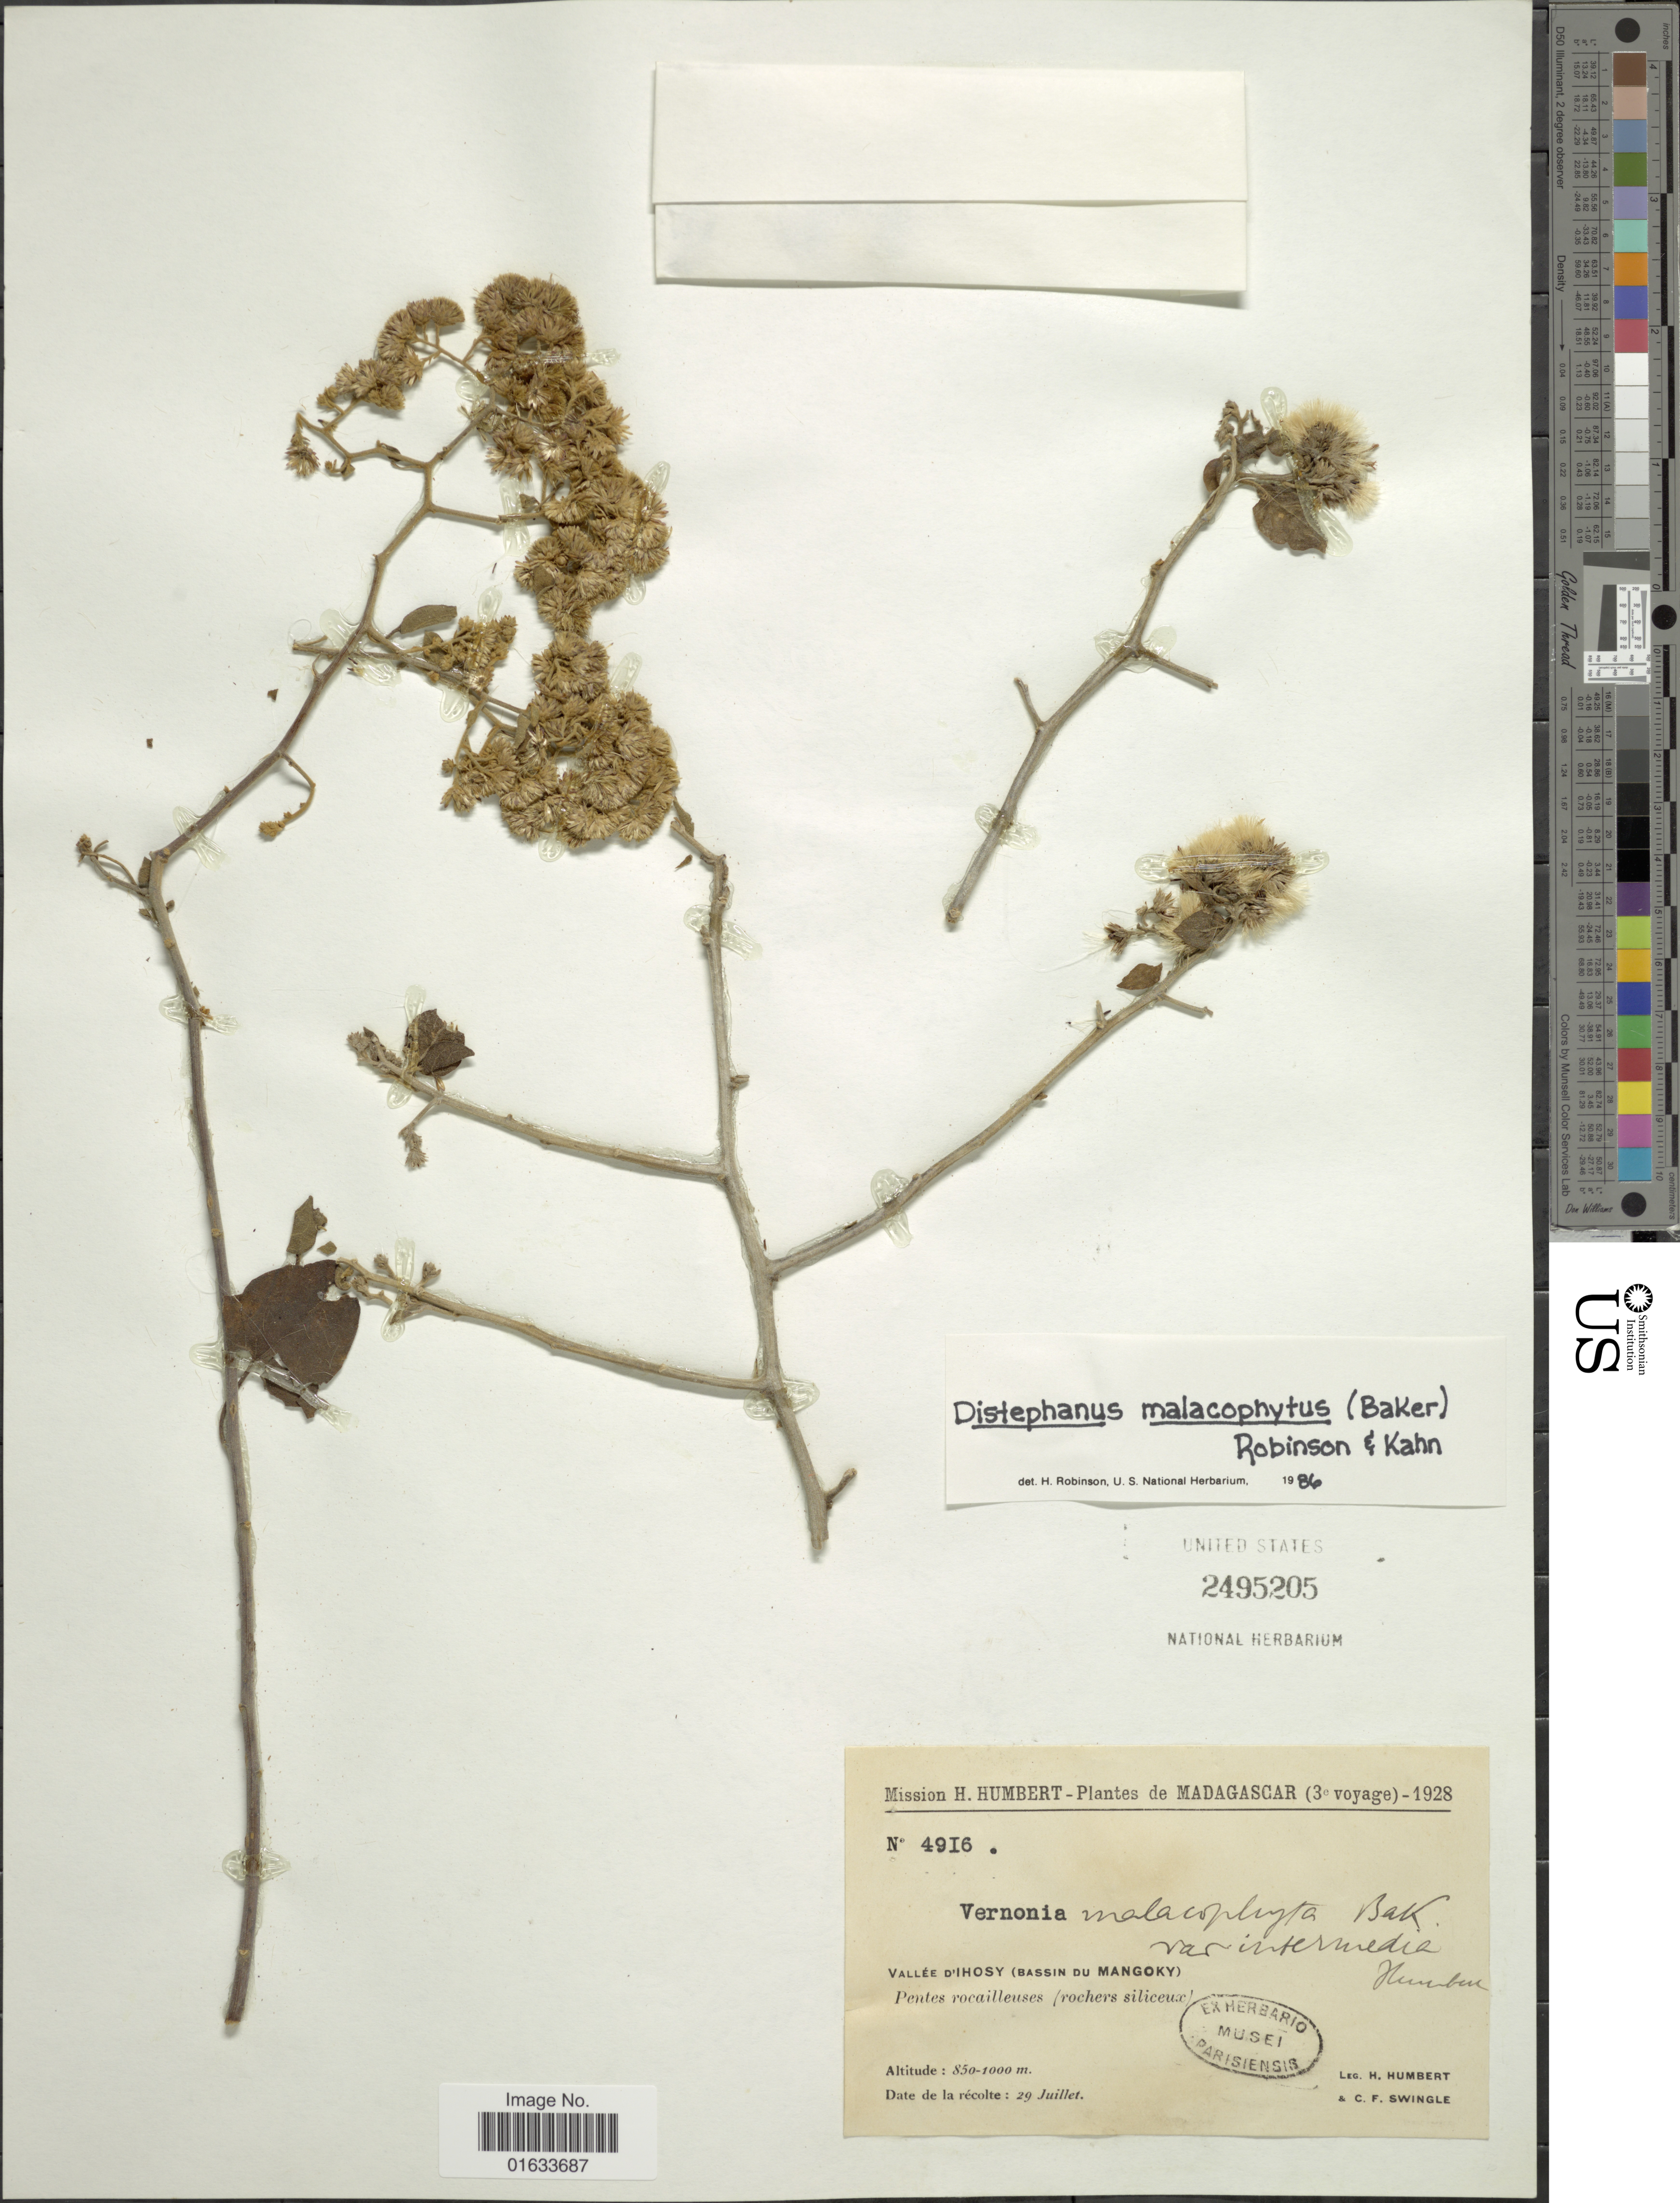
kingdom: Plantae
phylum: Tracheophyta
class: Magnoliopsida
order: Asterales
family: Asteraceae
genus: Distephanus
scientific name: Distephanus malacophytus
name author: (Baker) H. Rob. & B. Kahn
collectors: H. Humbert & C. Swingle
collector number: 4916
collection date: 1928-07-29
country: Madagascar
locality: Vallée d'Ihosy (Bassin du Mangoky).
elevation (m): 850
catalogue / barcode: US 2495205